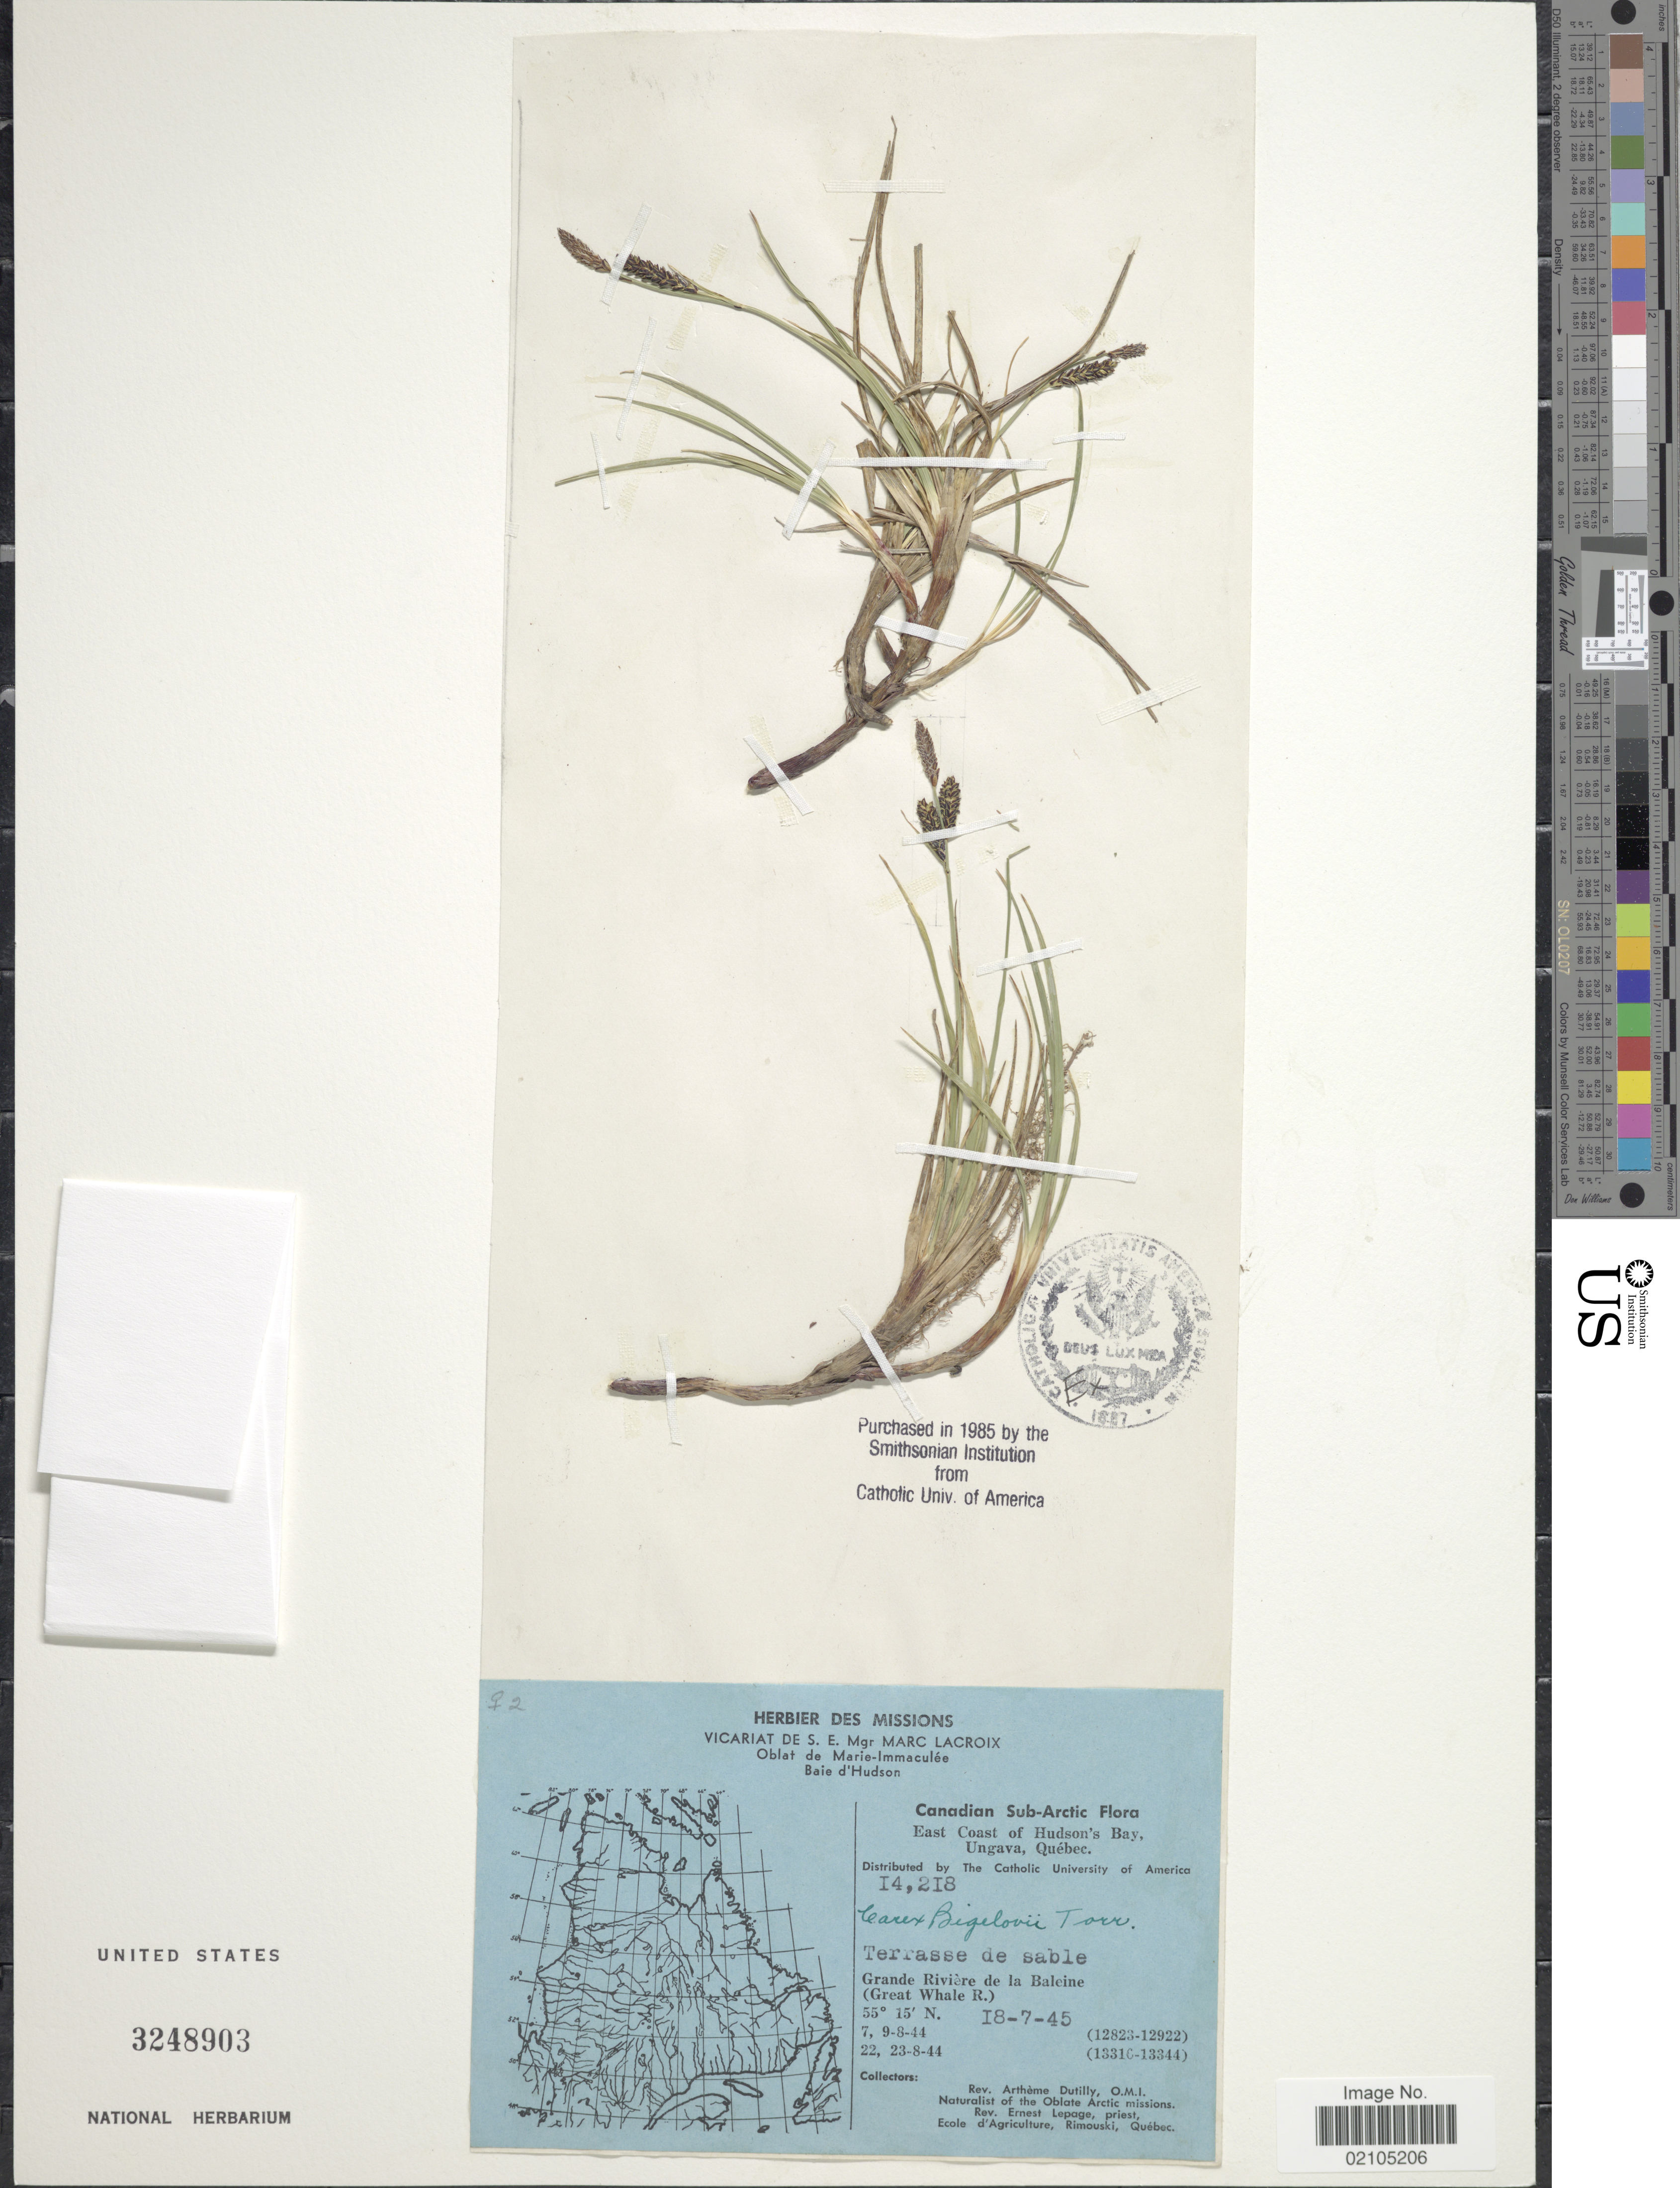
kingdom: Plantae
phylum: Tracheophyta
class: Liliopsida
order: Poales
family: Cyperaceae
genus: Carex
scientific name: Carex bigelowii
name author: Torr. ex Schwein.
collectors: A. Dutilly & E. Lepage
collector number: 14218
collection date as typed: Transcribed d/m/y: 18/7/45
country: Canada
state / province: Quebec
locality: Canadian Sub-Arctic, East Coast of Hudson's Bay, Ungava, Que. Terrasse de sable. Grande Riviere de la Balcine (Great Whale R.).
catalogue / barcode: US 3248903